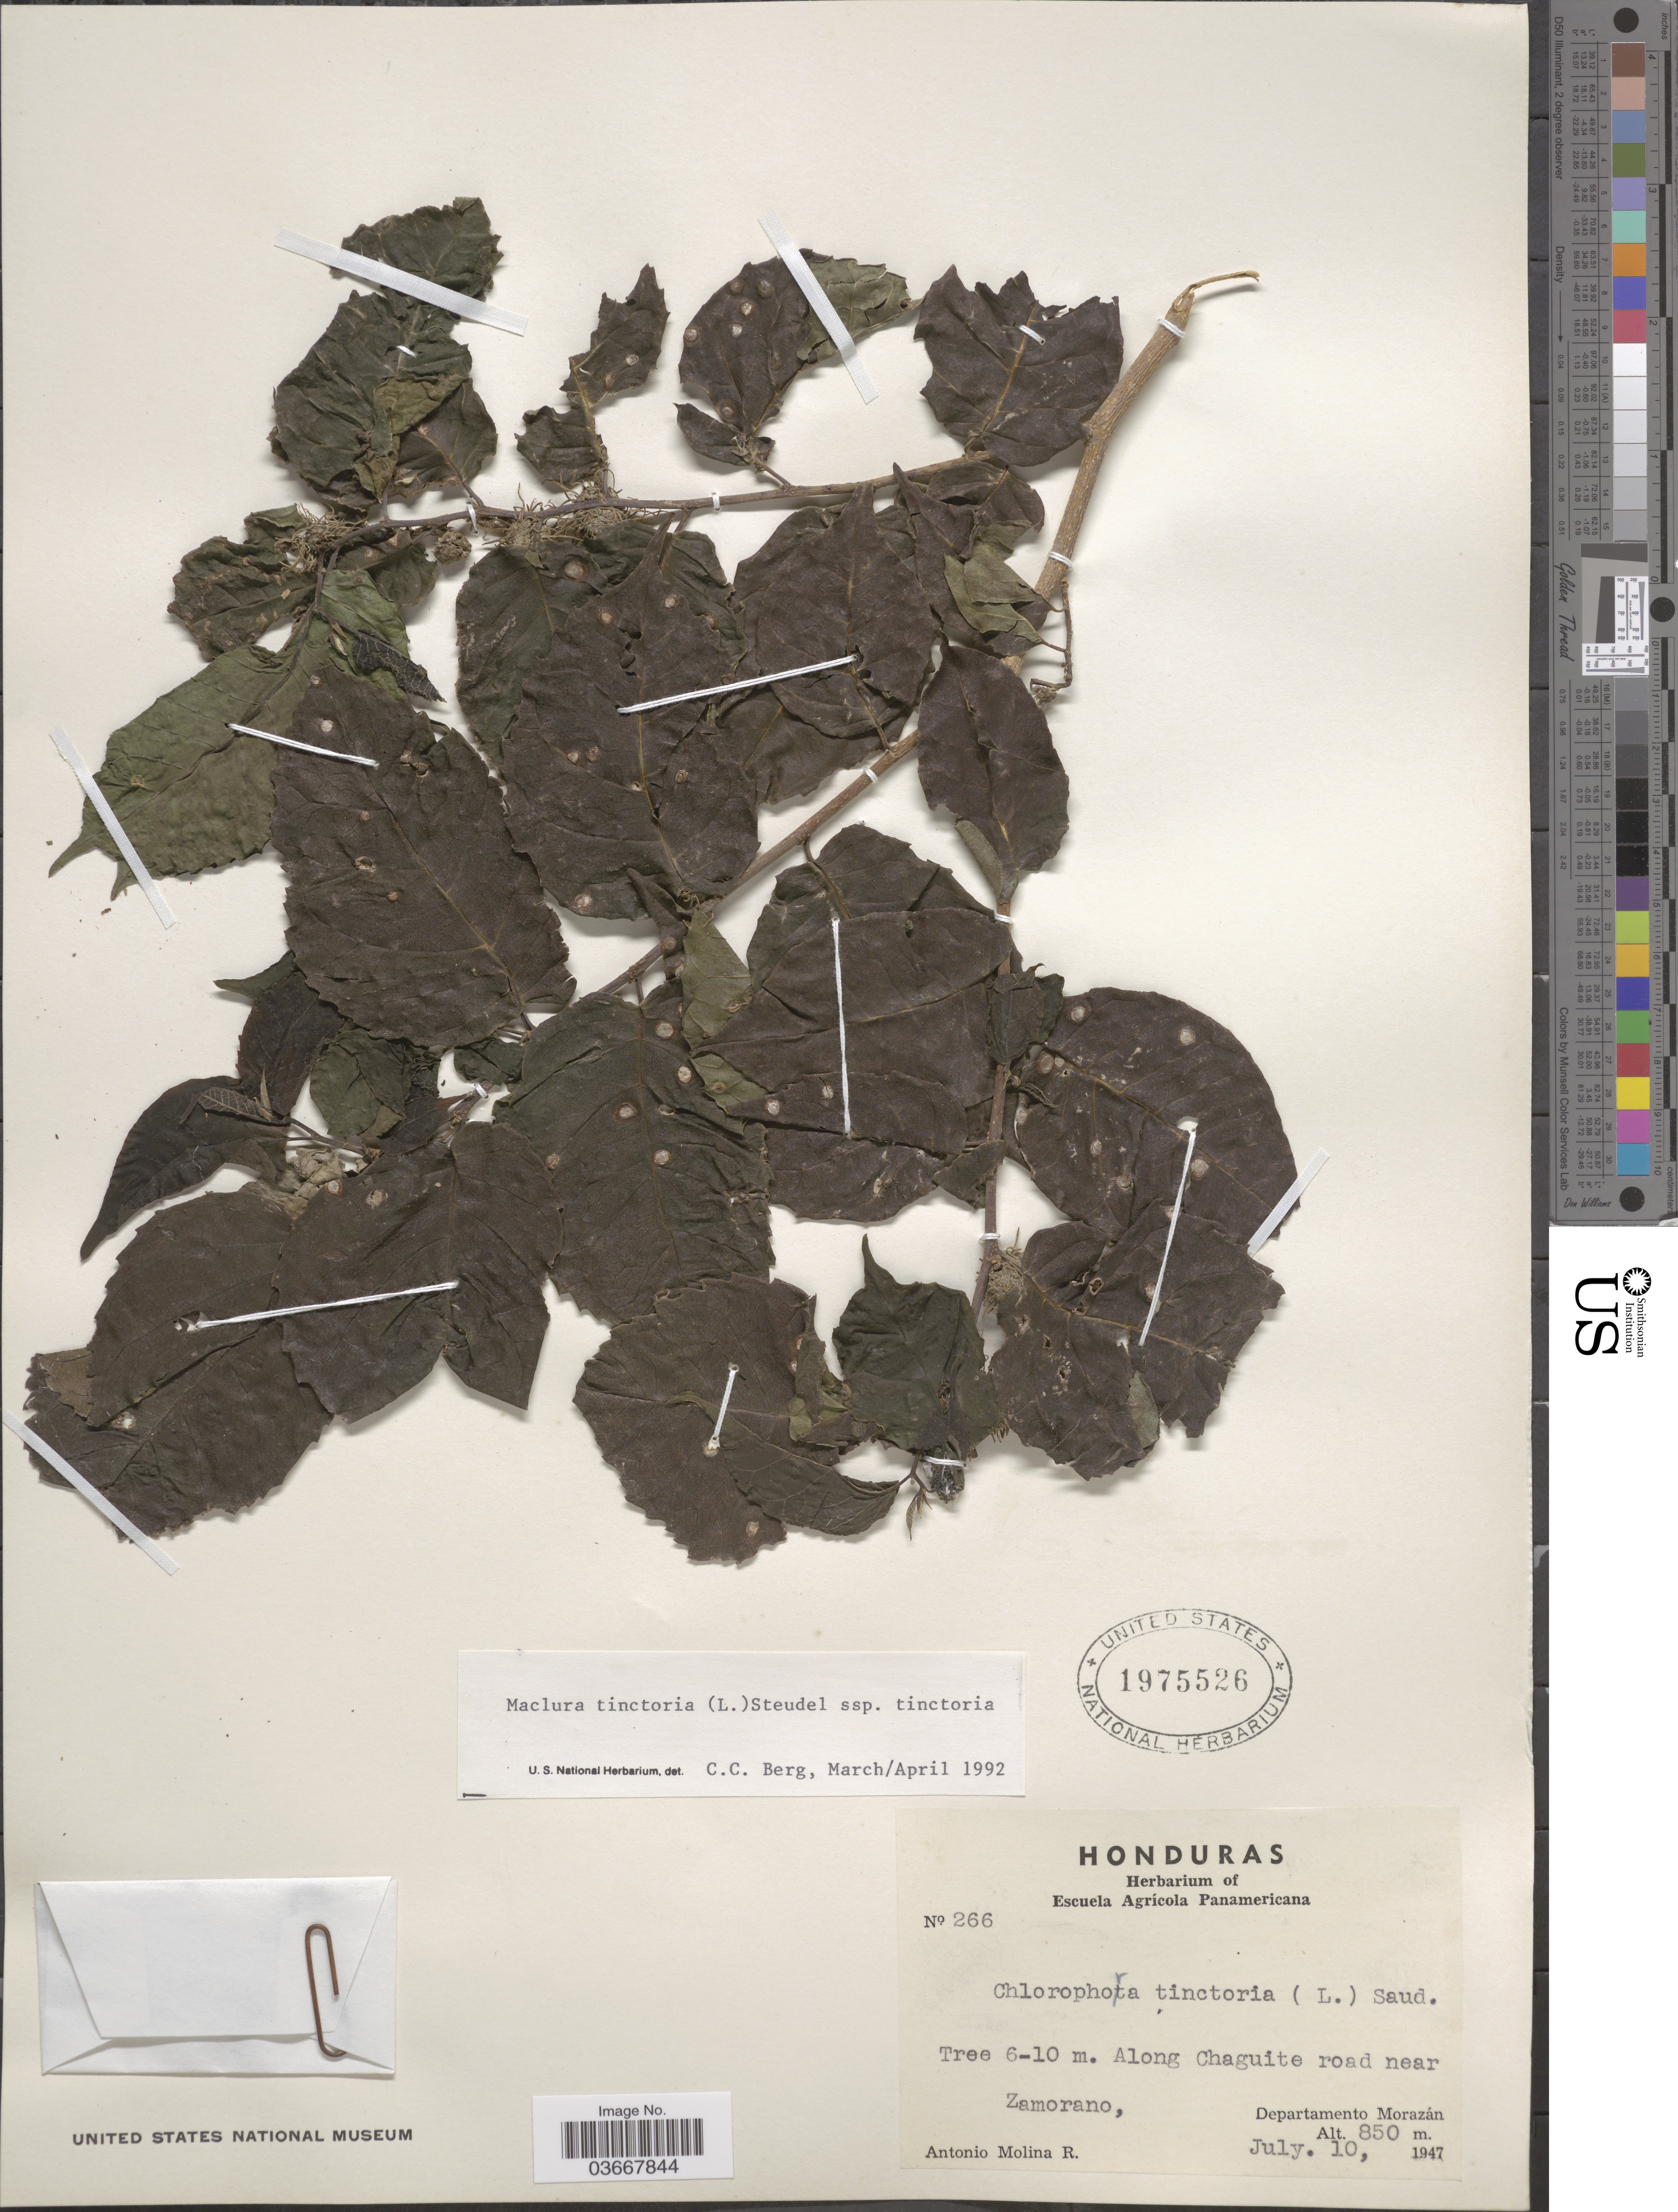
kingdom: Plantae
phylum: Tracheophyta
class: Magnoliopsida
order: Rosales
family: Moraceae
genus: Maclura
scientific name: Maclura tinctoria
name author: (L.) D. Don ex Steud.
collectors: A. Molina R.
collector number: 266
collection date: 1947-07-10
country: Honduras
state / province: Fco. Morazán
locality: Along Chaguite road near Zamorano, Departamento Morazán.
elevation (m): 850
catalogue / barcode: US 1975526